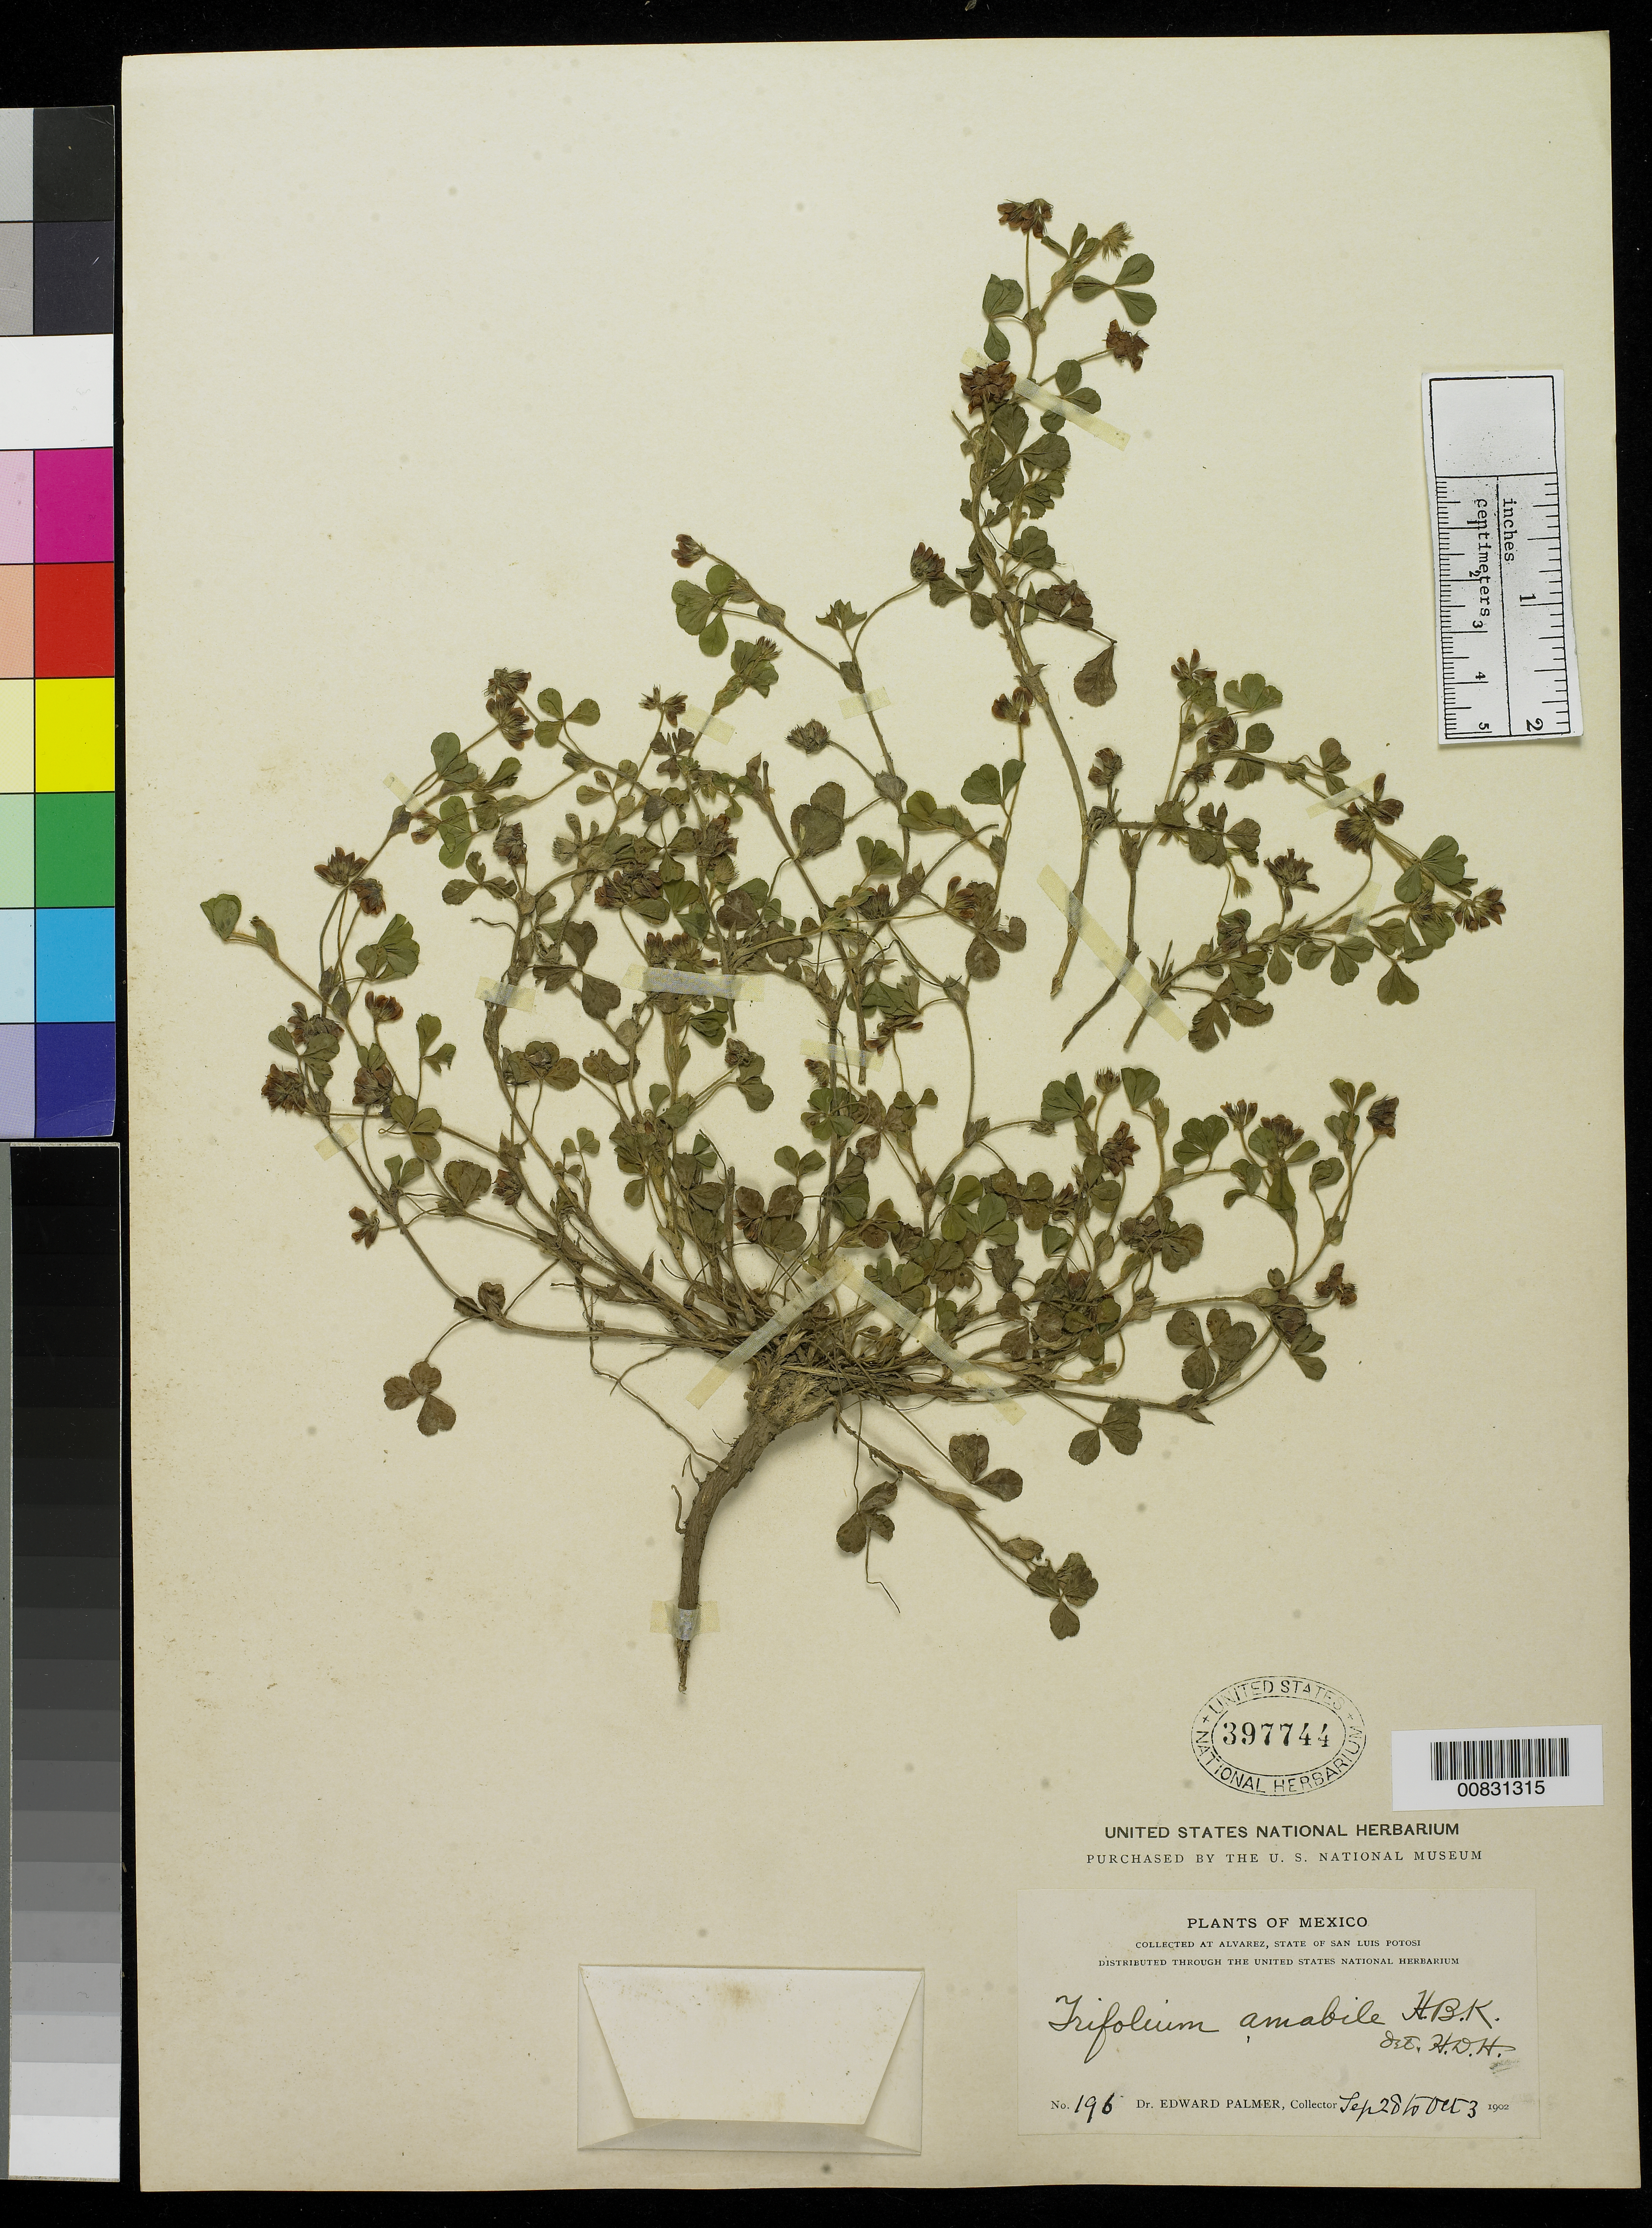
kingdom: Plantae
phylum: Tracheophyta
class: Magnoliopsida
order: Fabales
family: Fabaceae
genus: Trifolium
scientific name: Trifolium amabile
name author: Kunth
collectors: E. Palmer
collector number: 196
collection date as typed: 28 Sep 1902 to 03 Oct 1902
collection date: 1902-09-28/1902-10-03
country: Mexico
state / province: San Luis Potosí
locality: Alvarez, San Luis Potosí.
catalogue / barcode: US 397744